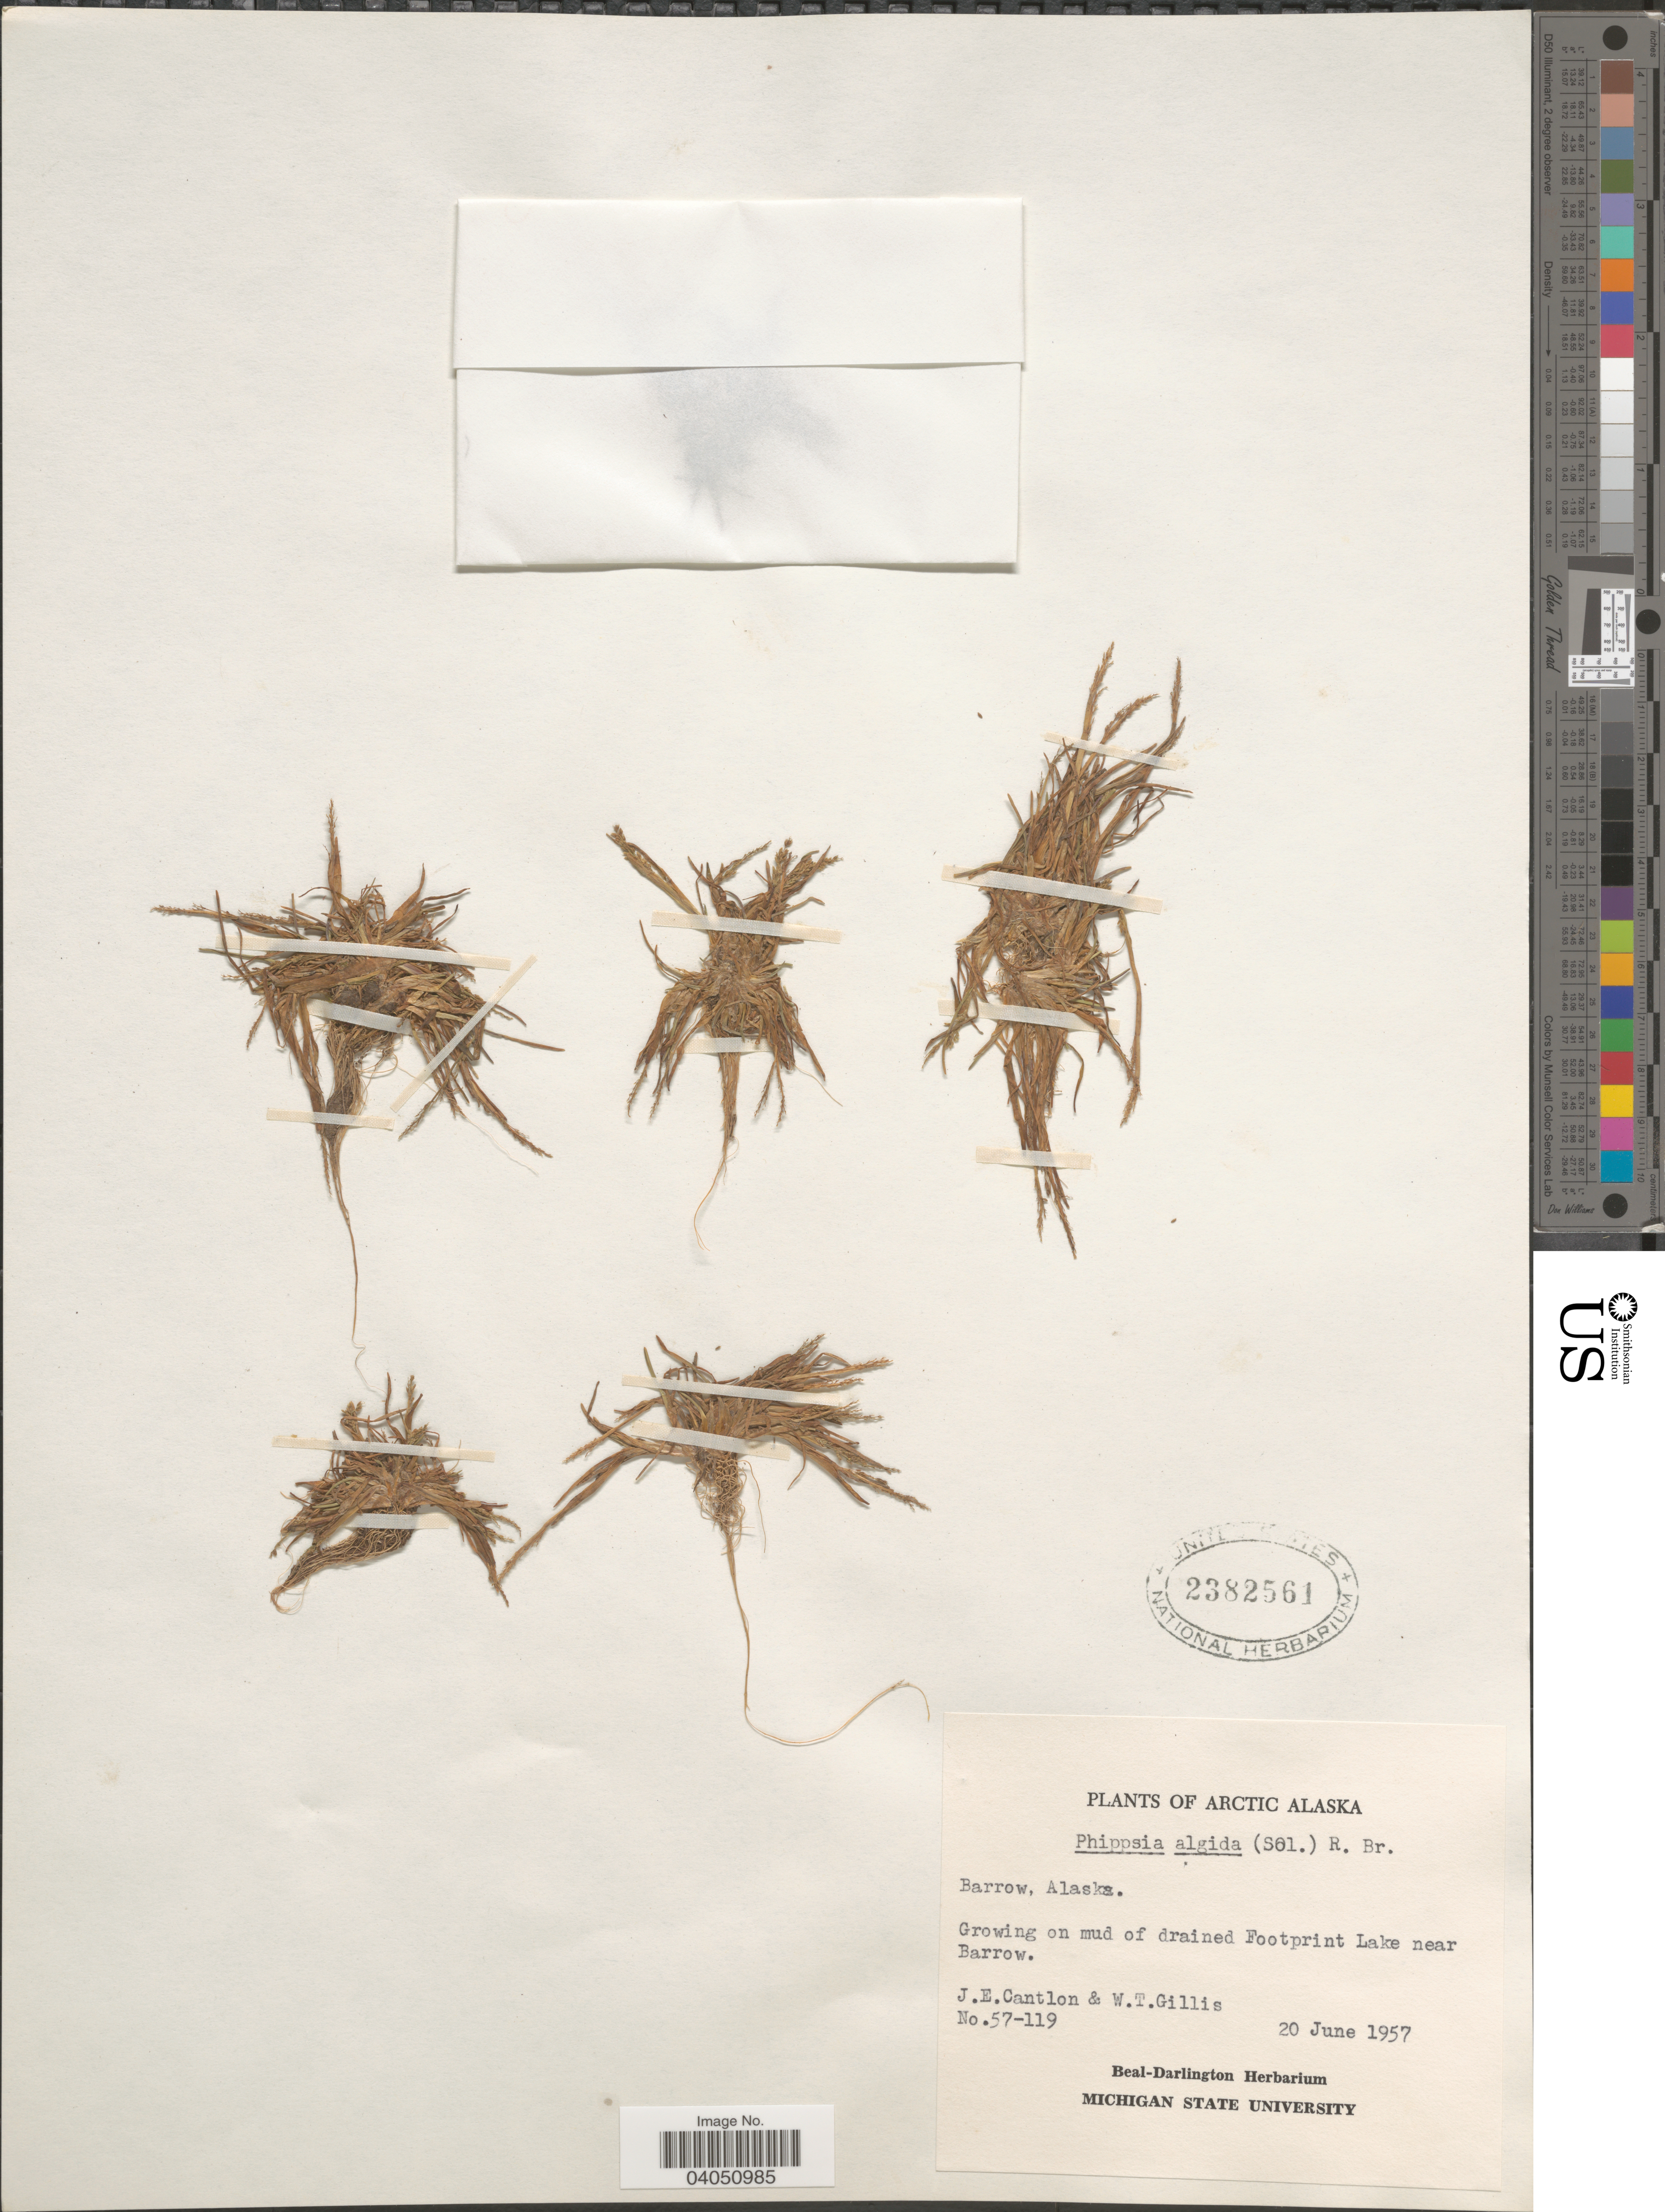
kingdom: Plantae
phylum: Tracheophyta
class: Liliopsida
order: Poales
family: Poaceae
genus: Phippsia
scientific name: Phippsia algida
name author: (Sol.) R. Br.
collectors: J. Cantlon & W. T. Gillis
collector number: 57-119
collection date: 1957-06-20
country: United States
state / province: Alaska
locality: Arctic Alaska. Barrow. Growing on mud of draines Footprint Lake near Barrow.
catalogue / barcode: US 2382561